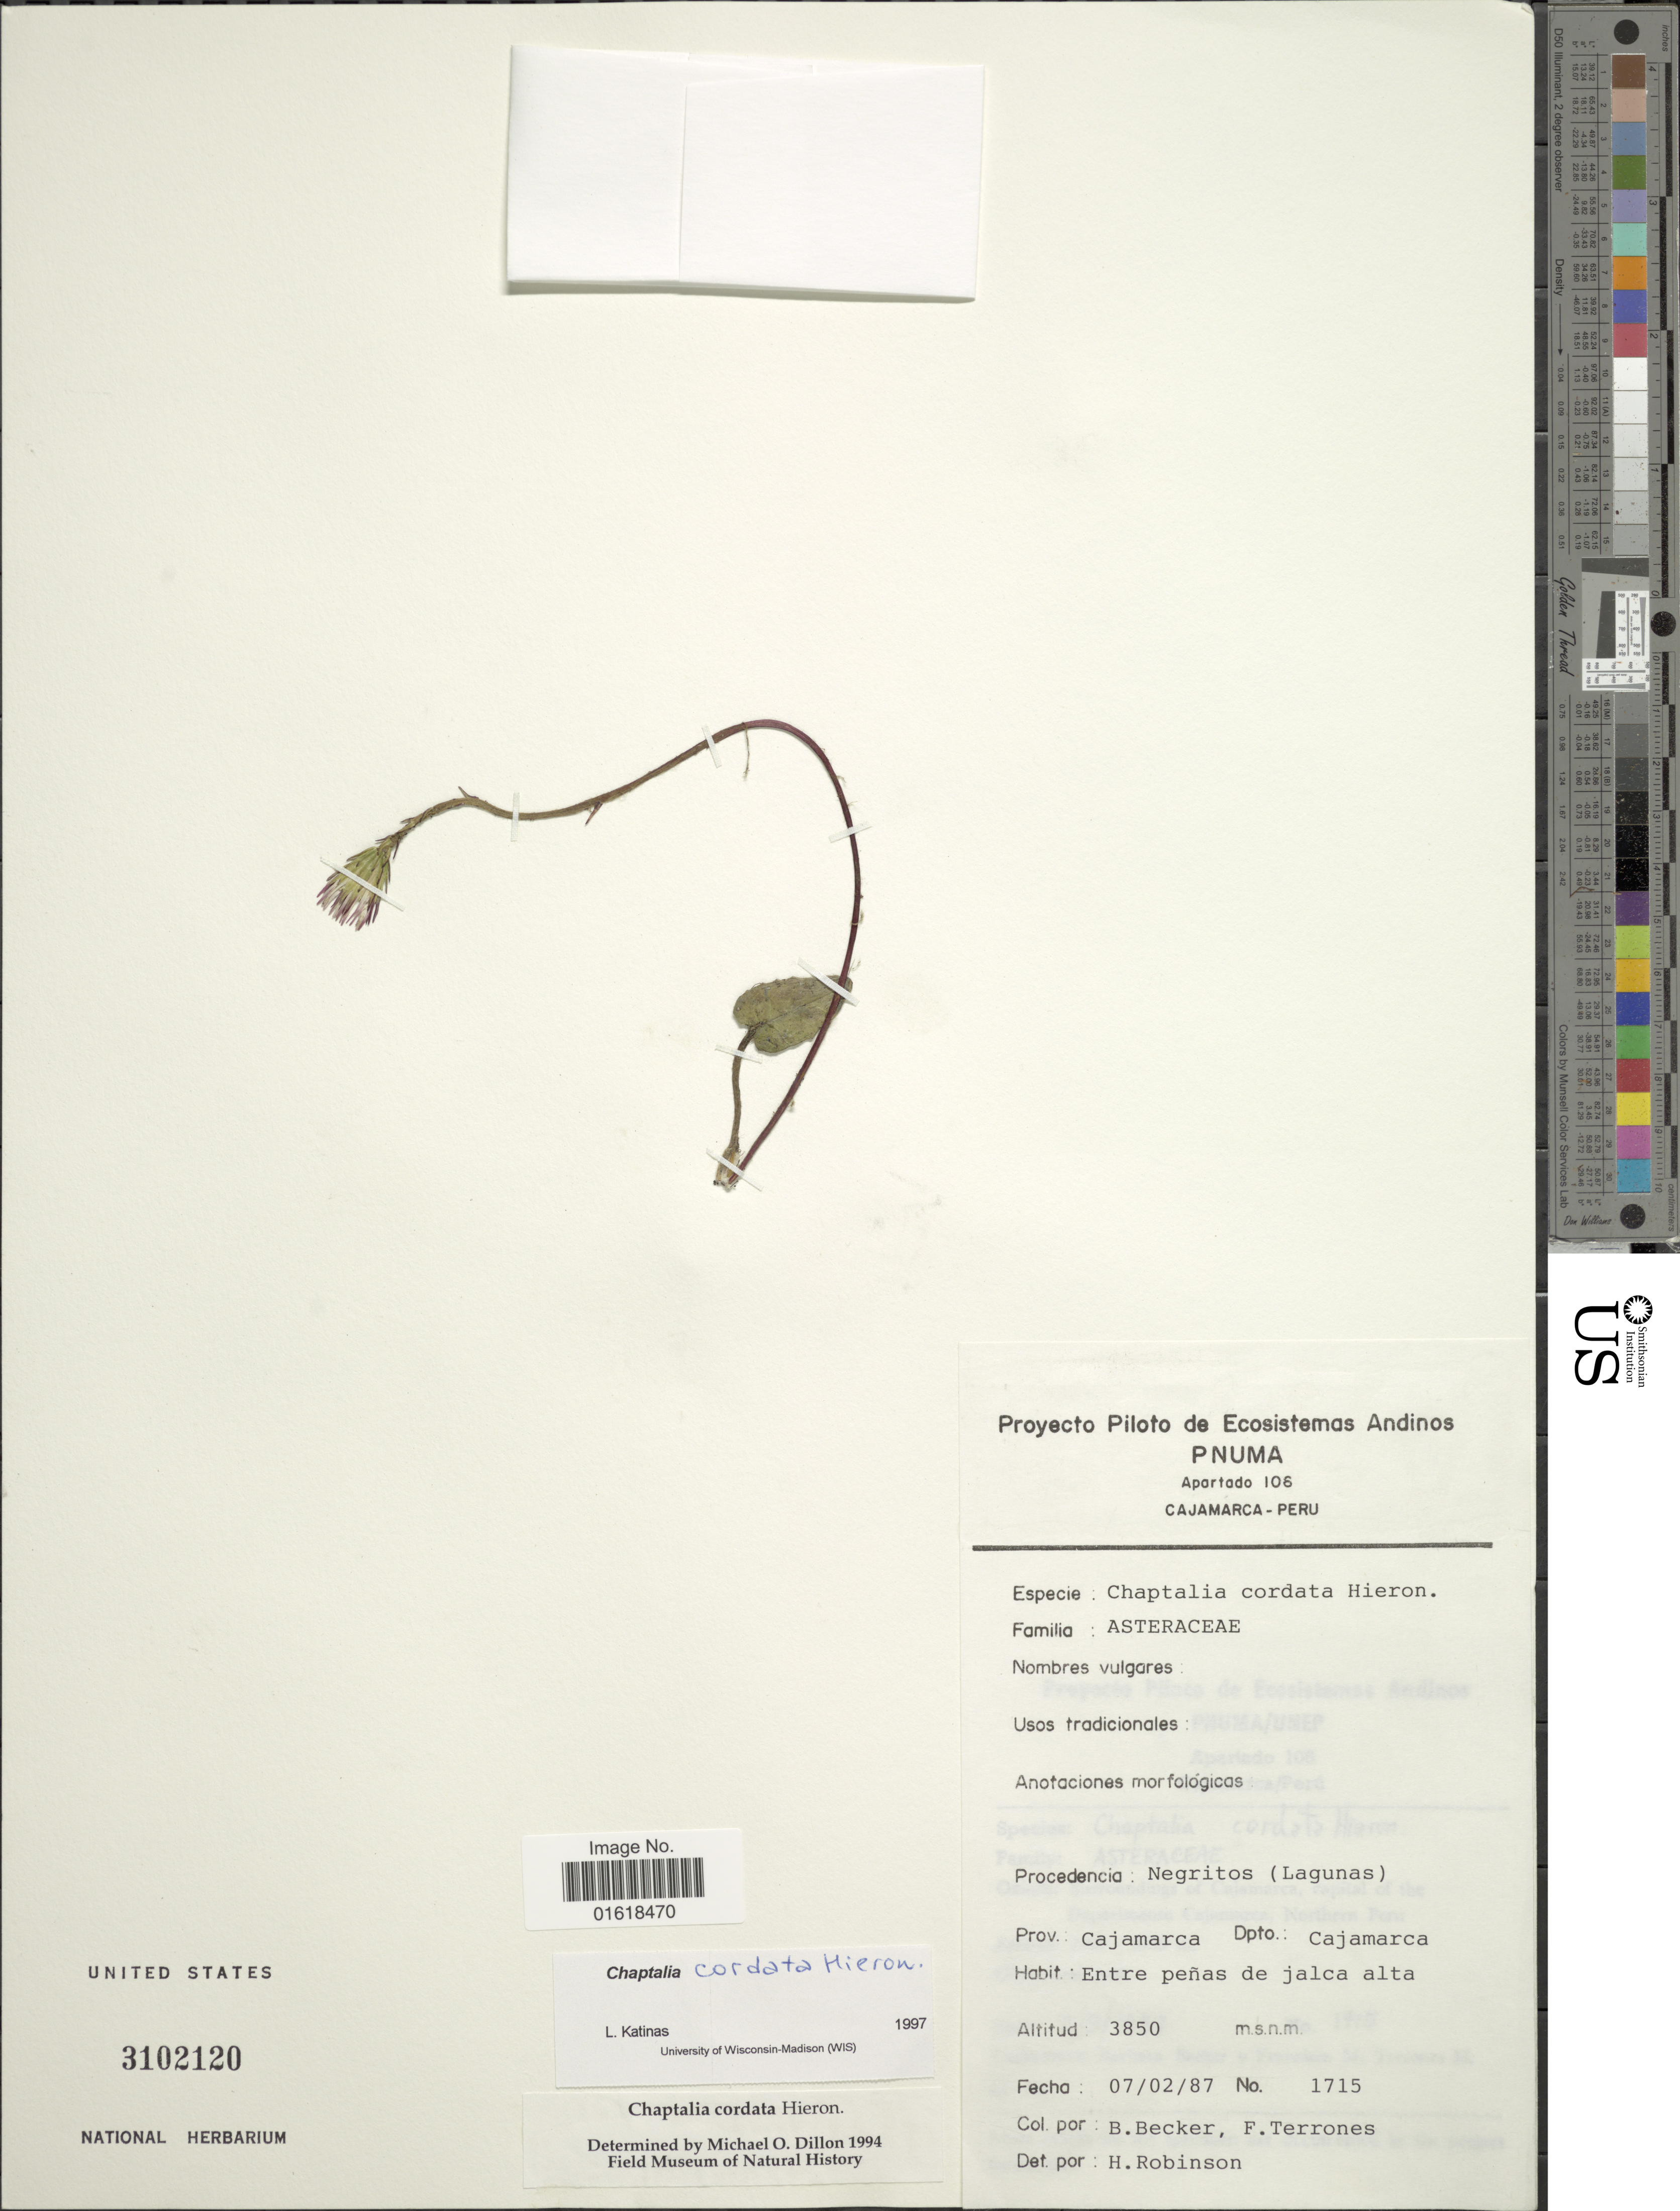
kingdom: Plantae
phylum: Tracheophyta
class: Magnoliopsida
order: Asterales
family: Asteraceae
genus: Chaptalia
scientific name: Chaptalia cordata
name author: Hieron.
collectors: B. Becker & F. Terrones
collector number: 1715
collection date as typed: Transcribed d/m/y: 7/2/87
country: Peru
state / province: Cajamarca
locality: Dpto.: Cajamarca. Procedencia: Negritos (Lagunas)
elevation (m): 3850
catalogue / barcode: US 3102120